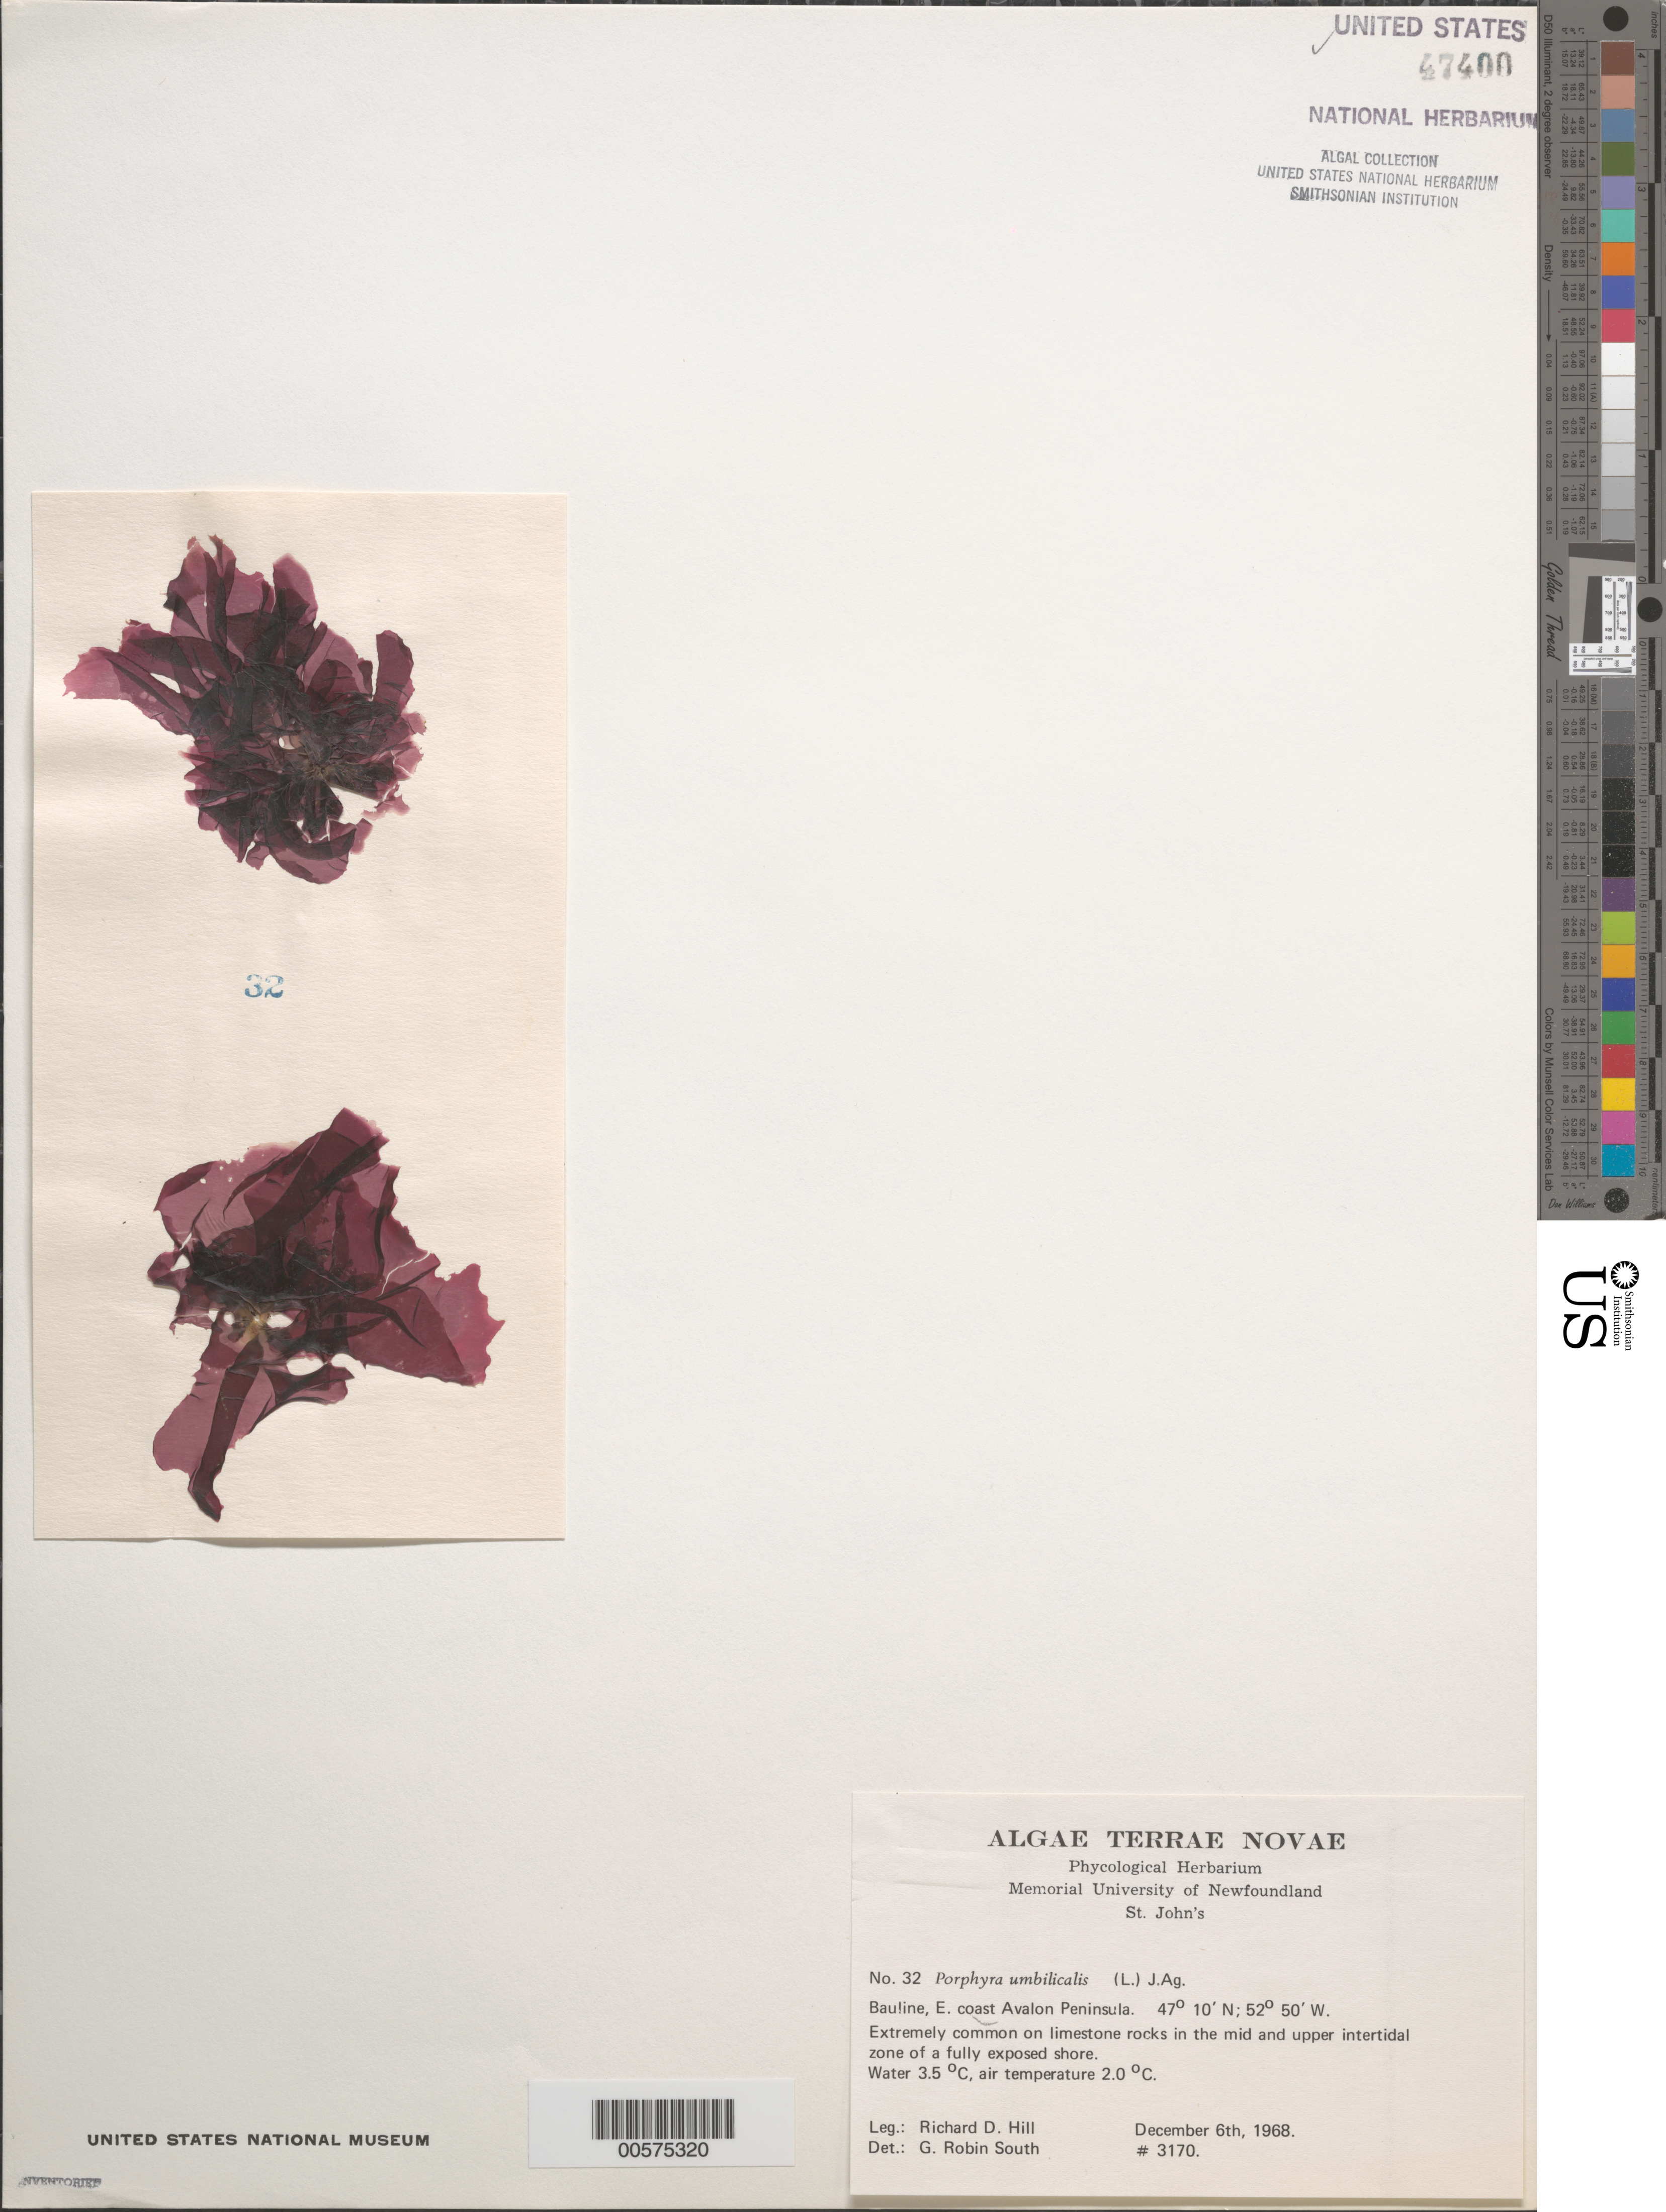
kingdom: Plantae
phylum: Rhodophyta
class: Bangiophyceae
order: Bangiales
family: Bangiaceae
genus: Porphyra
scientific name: Porphyra umbilicalis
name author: Kütz.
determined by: South, G. R.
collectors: R. D. Hill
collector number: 3170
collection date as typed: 06 Dec 1968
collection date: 1968-12-06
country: Canada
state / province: Newfoundland and Labrador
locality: Bauline, Avalon Peninsula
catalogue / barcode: US 47400